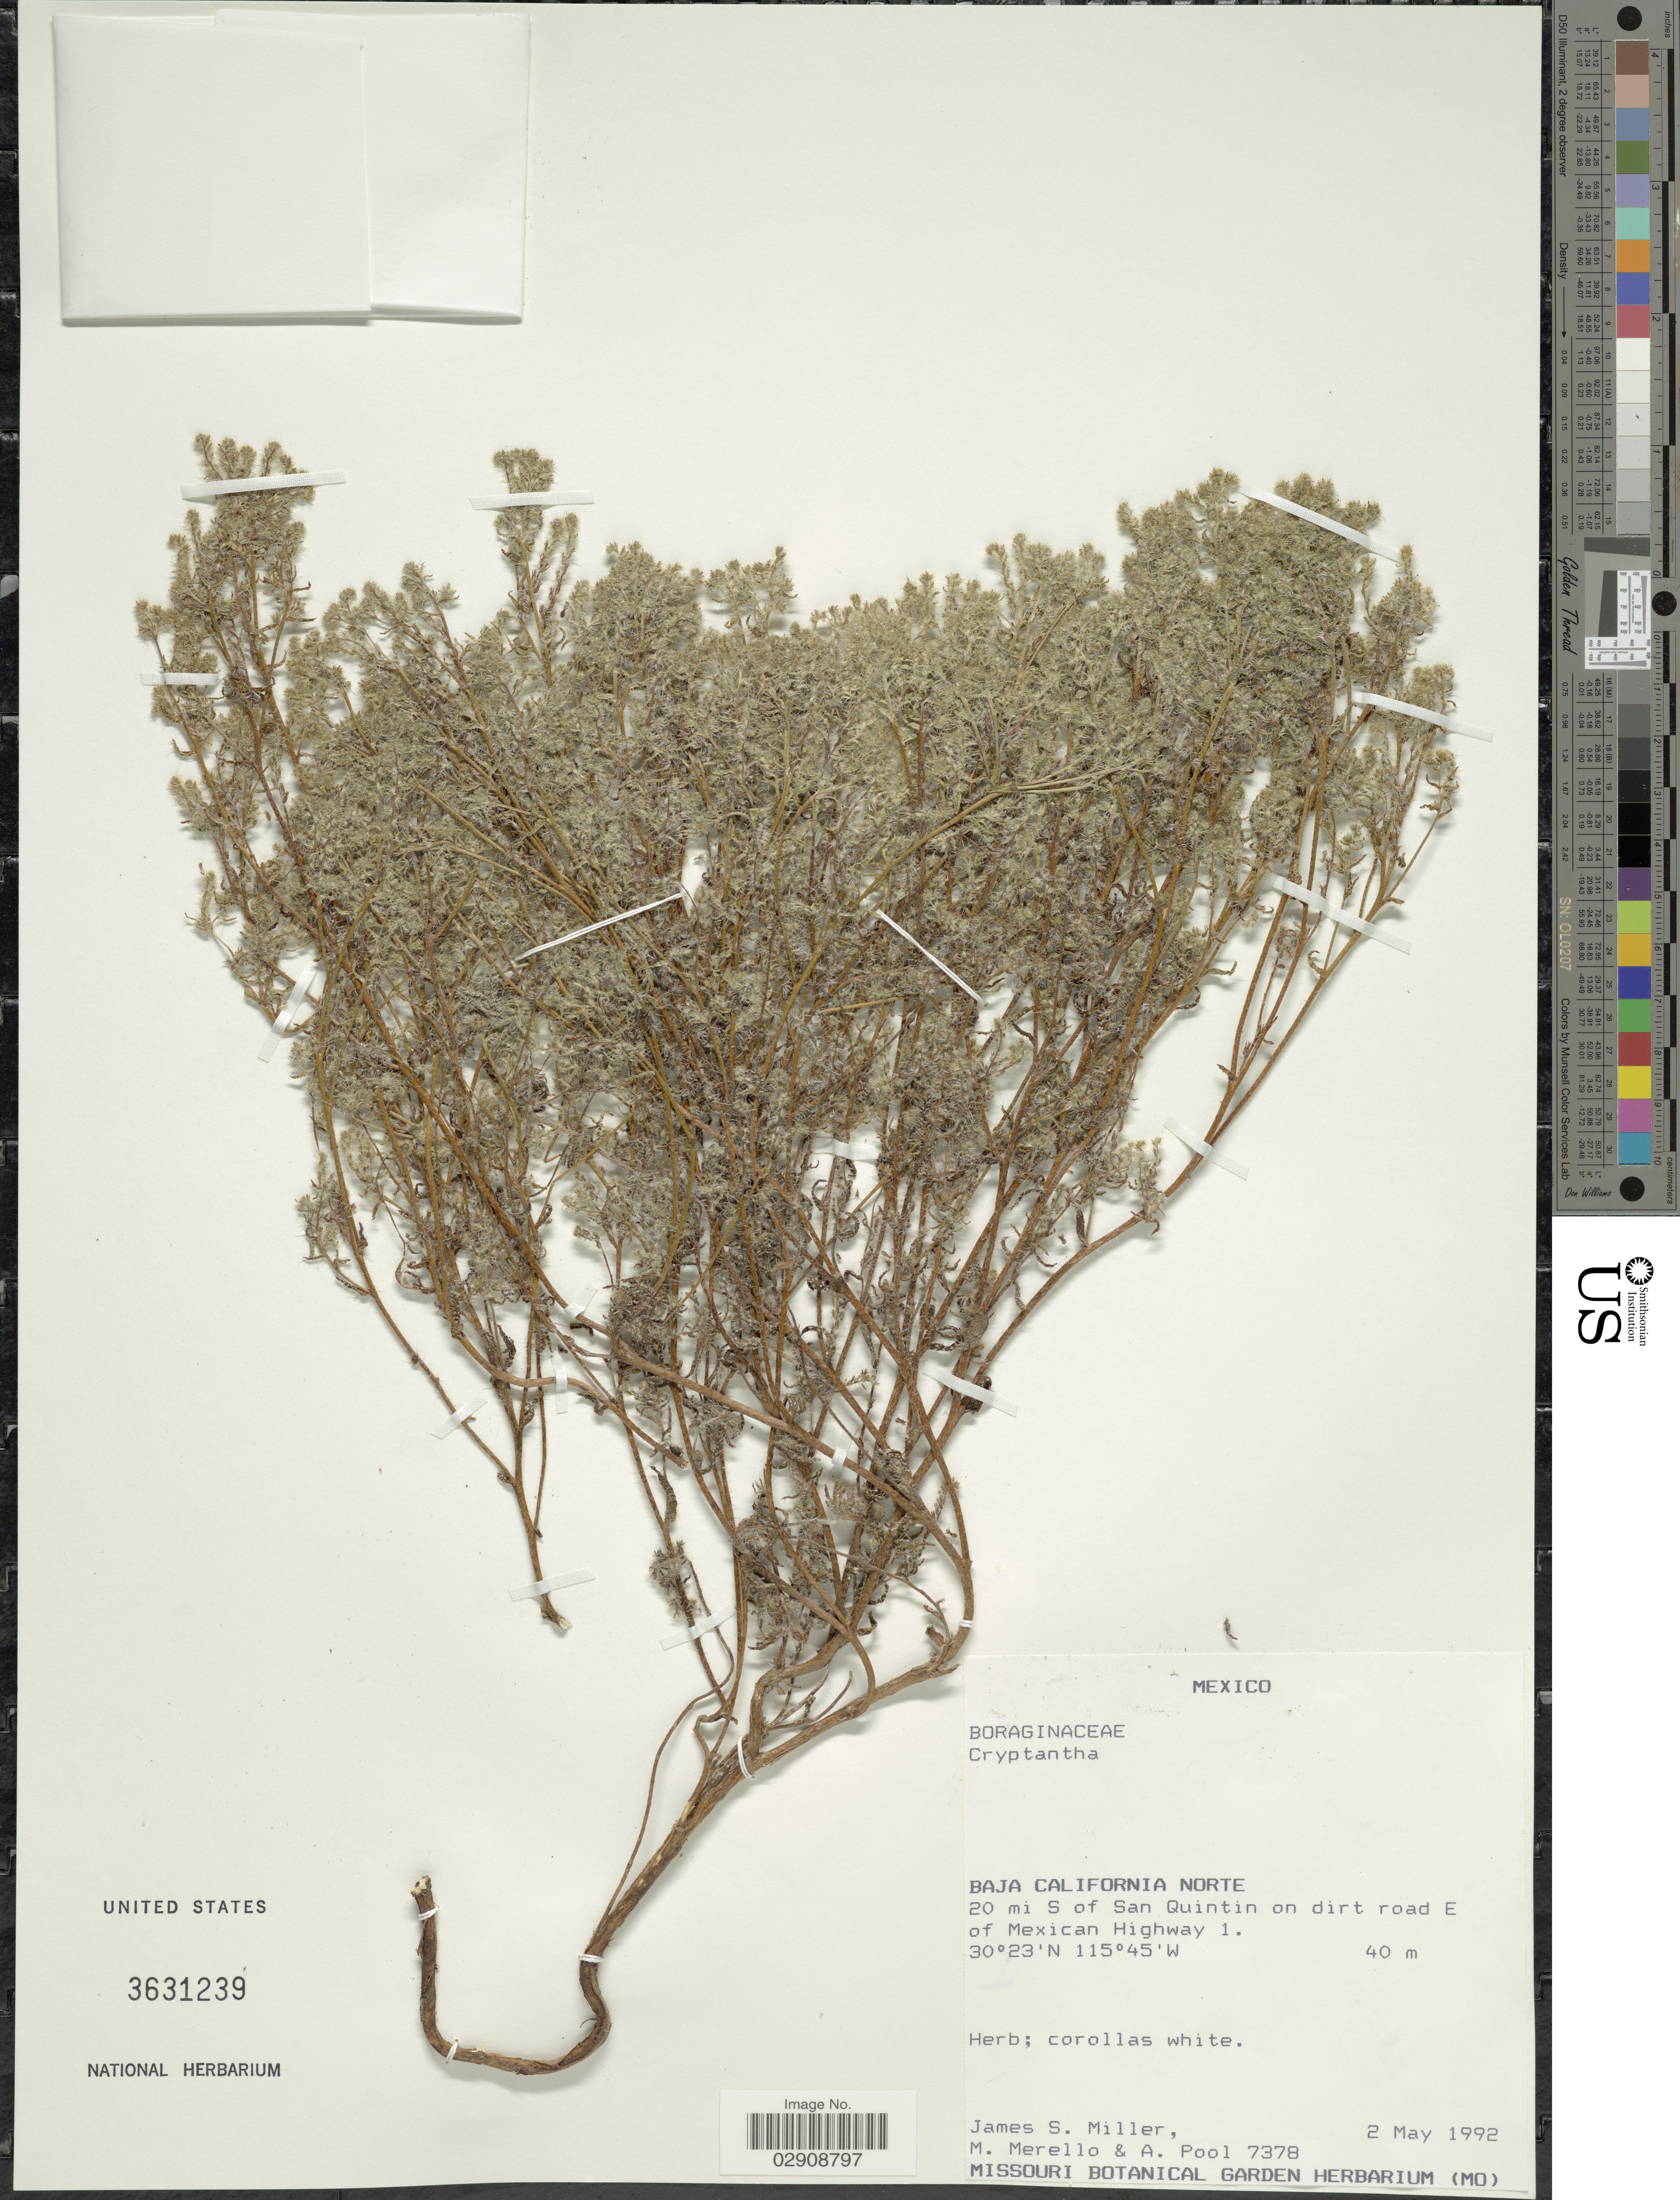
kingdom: Plantae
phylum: Tracheophyta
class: Magnoliopsida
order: Boraginales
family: Boraginaceae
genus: Cryptantha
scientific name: Cryptantha sp.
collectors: J. S. Miller, M. Merello & A. Pool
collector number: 7378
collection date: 1992-05-02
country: Mexico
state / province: Baja California Norte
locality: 20 mi S of San Quintin on dirt road E of Mexican Highway 1.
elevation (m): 40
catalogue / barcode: US 3631239